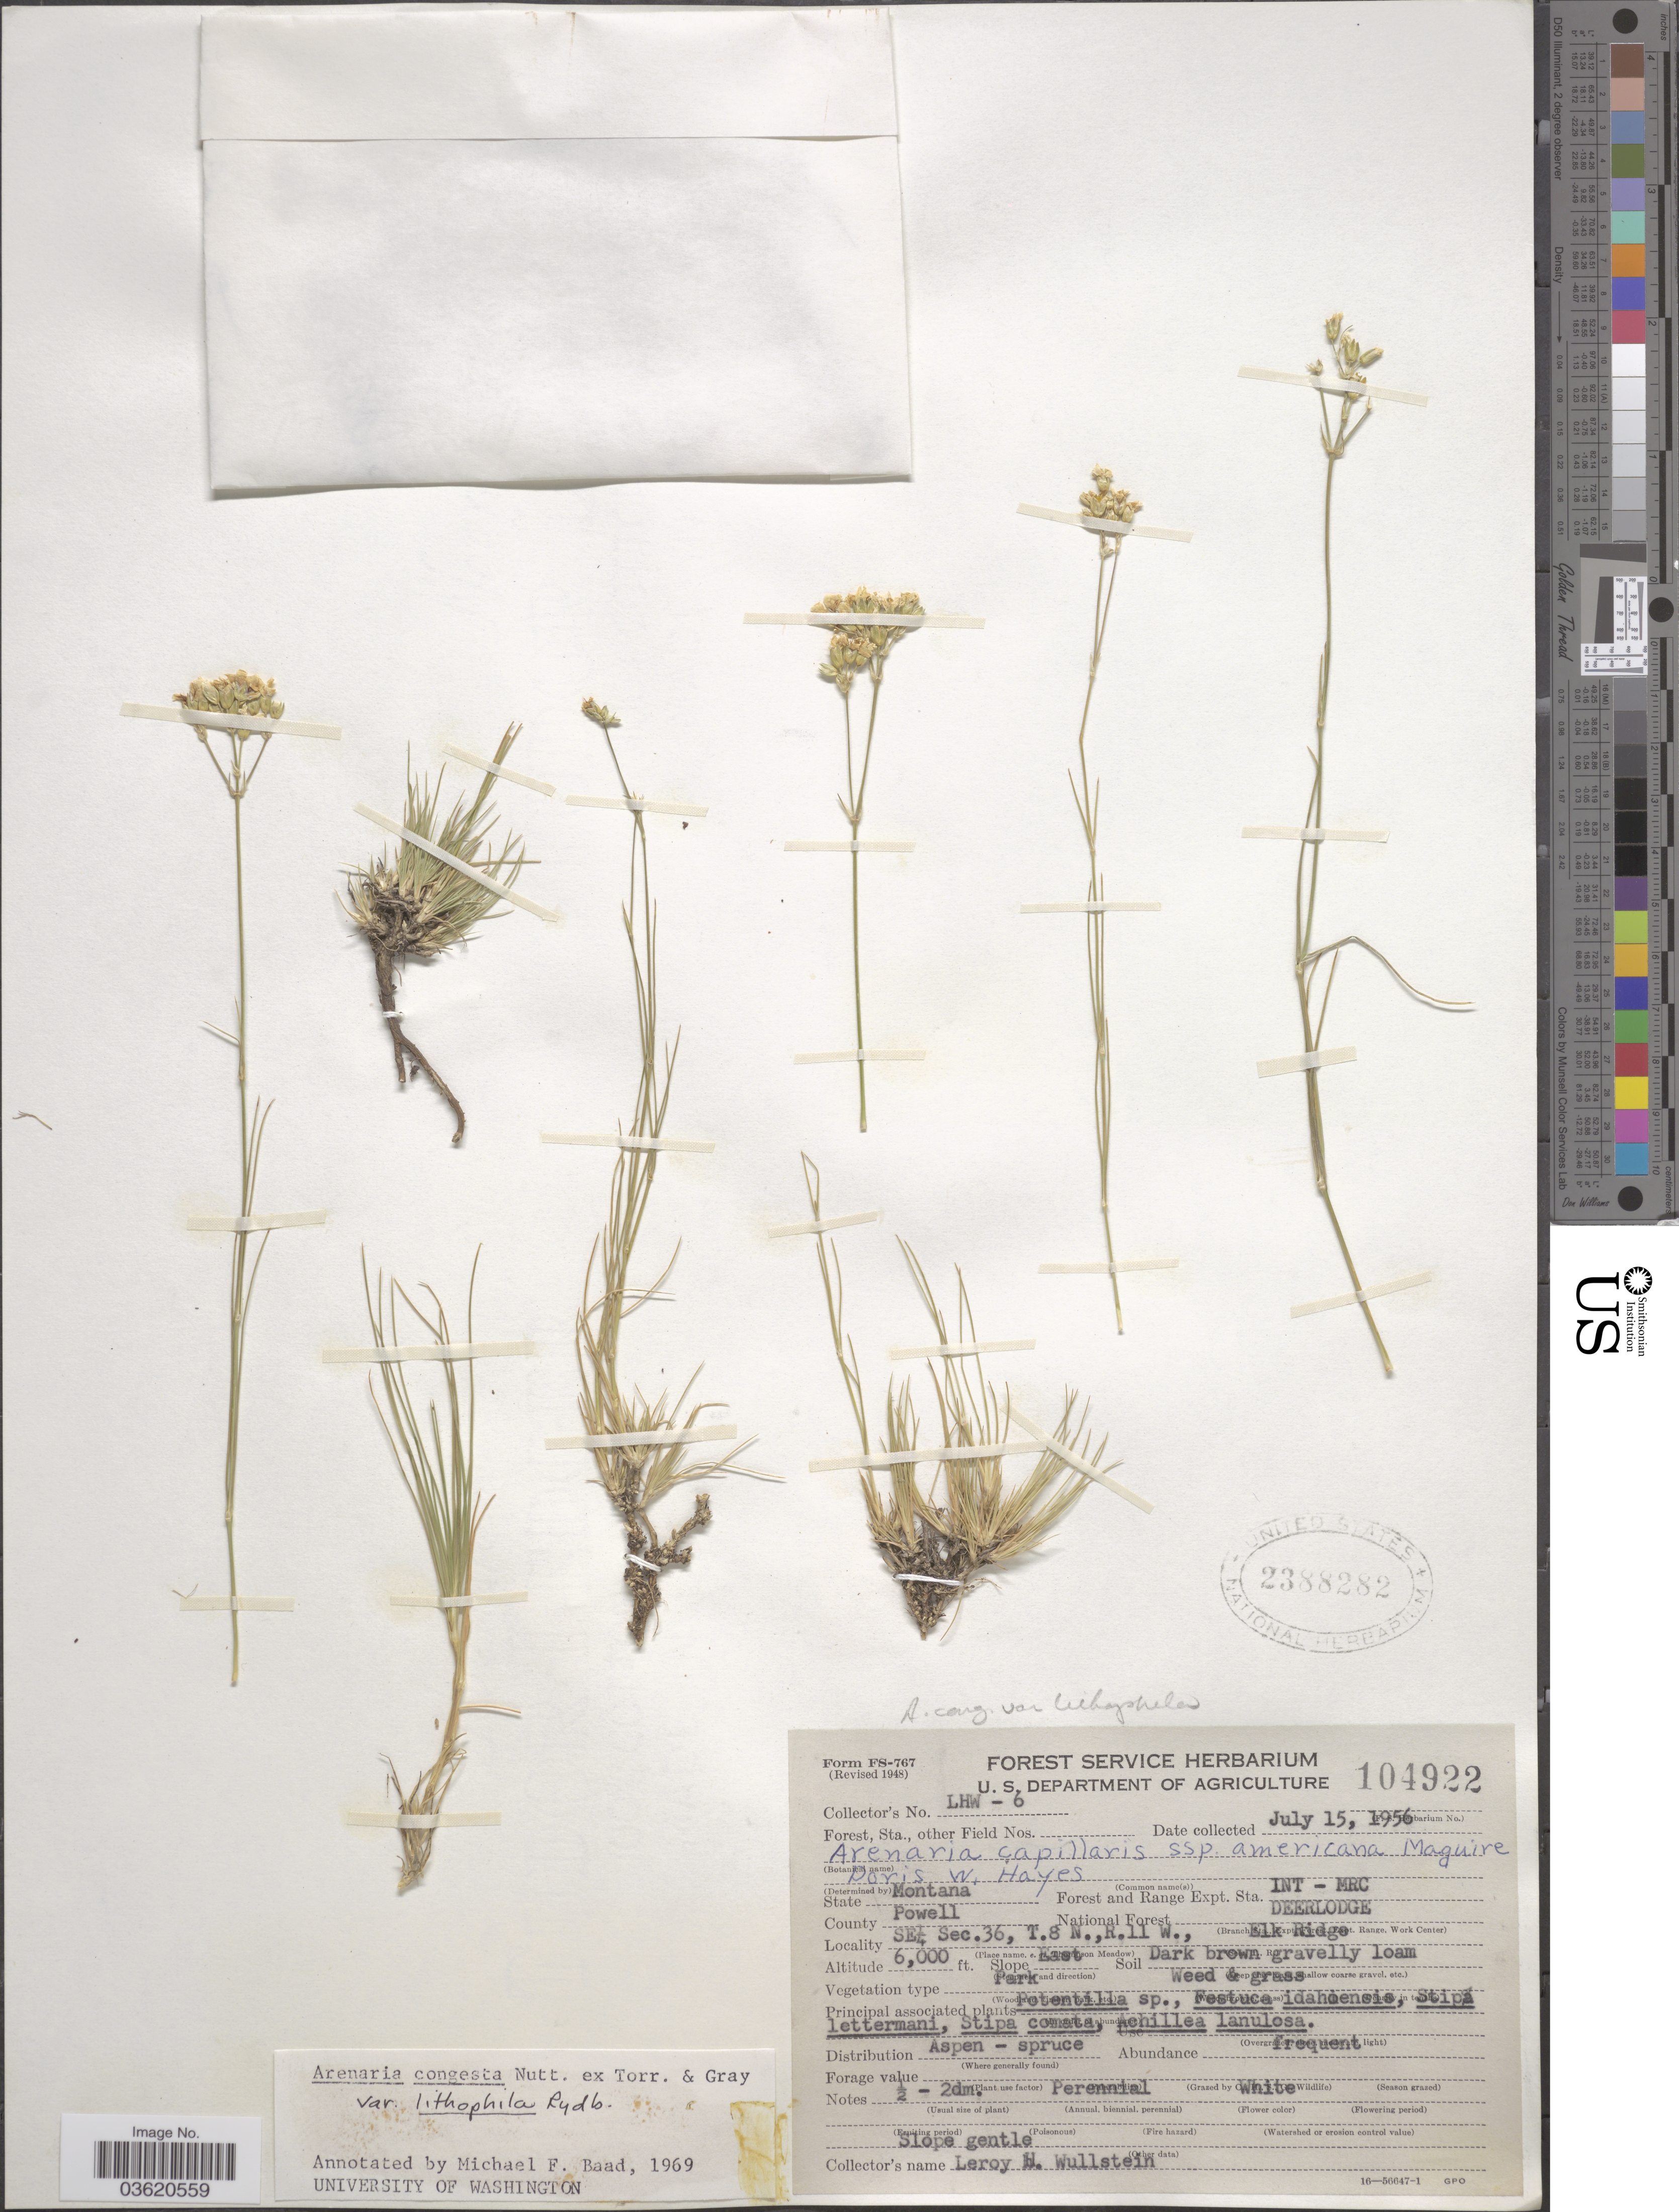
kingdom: Plantae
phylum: Tracheophyta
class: Magnoliopsida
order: Caryophyllales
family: Caryophyllaceae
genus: Eremogone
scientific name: Eremogone congesta var. lithophila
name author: (Rydb.) Dorn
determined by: Strong, Mark T., (BOT), Smithsonian Institution - National Museum of Natural History (UNITED STATES)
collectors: L. Wullstein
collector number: LHW-6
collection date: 1956-07-15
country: United States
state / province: Montana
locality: Forest and Range Expt. Sta. INT - MRC National Forest Deerlodge. County Powell. SE¼ Sec. 36, T.8 N., R.11 W., Elk Ridge.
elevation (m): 1829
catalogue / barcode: US 2388282